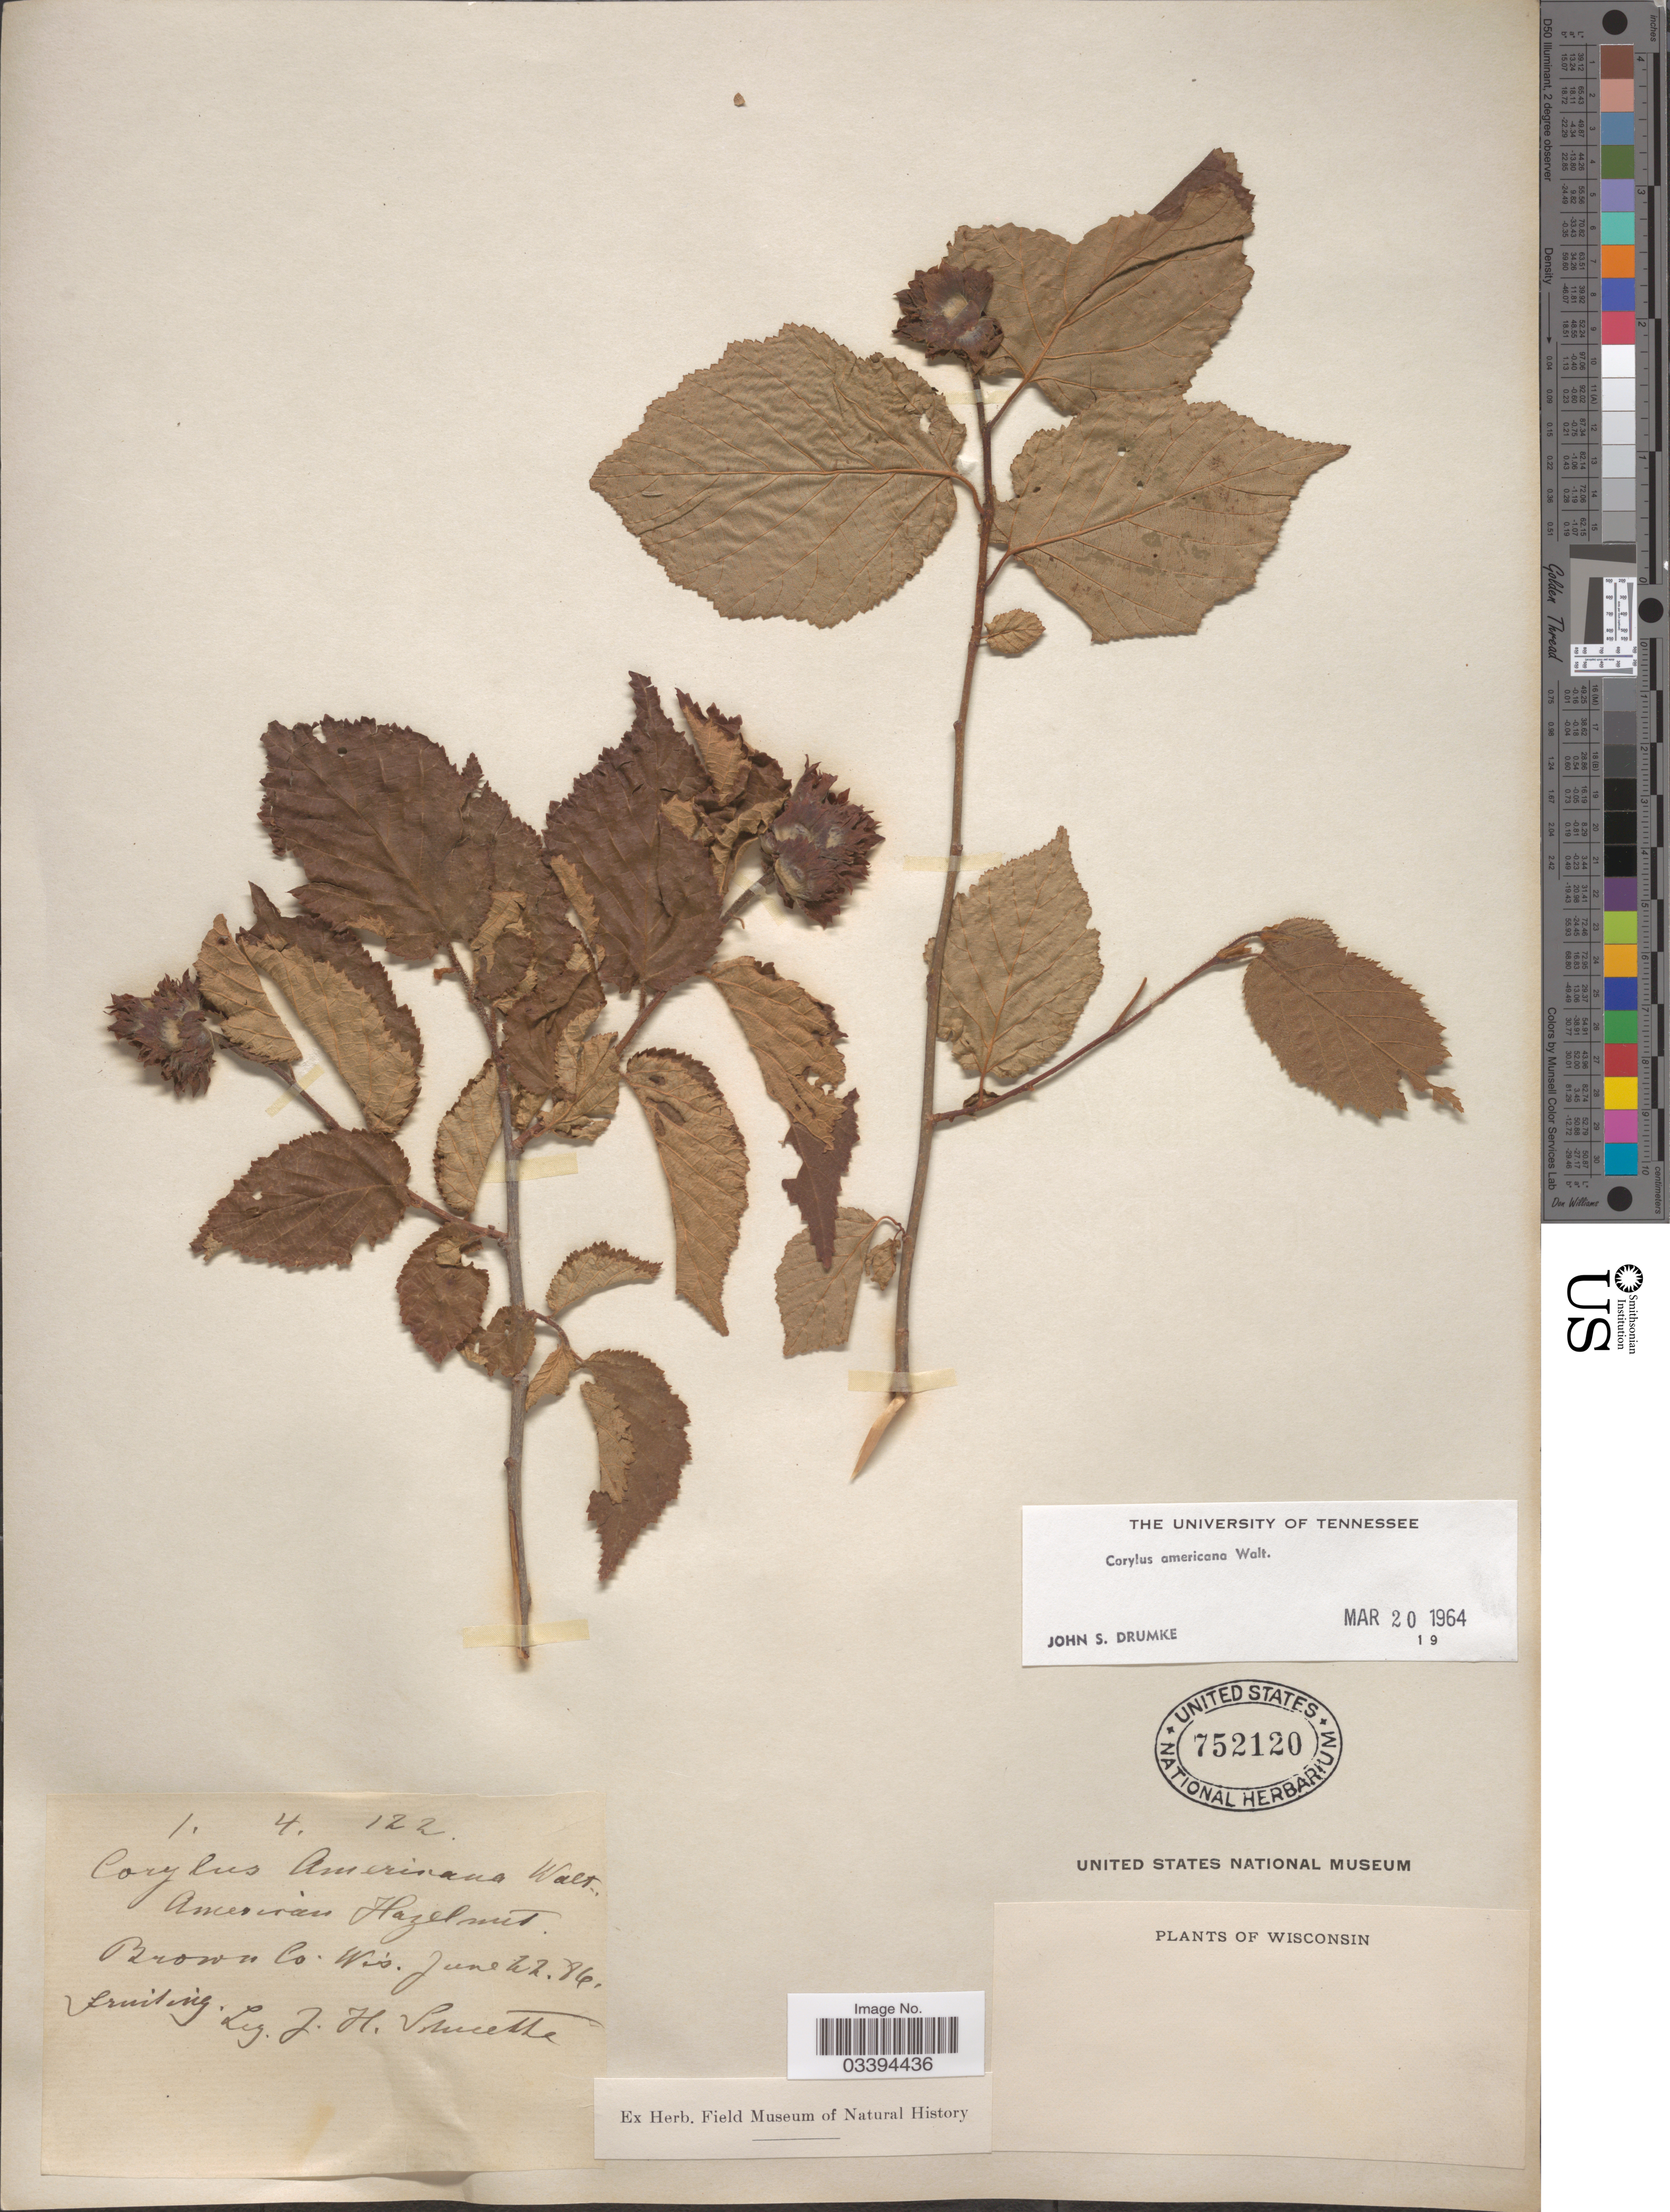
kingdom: Plantae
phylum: Tracheophyta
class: Magnoliopsida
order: Fagales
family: Betulaceae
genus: Corylus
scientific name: Corylus americana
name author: Walter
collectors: J. H. Schuette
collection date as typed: Transcribed d/m/y: 22/6/86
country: United States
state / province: Wisconsin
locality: Brown Co.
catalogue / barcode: US 752120